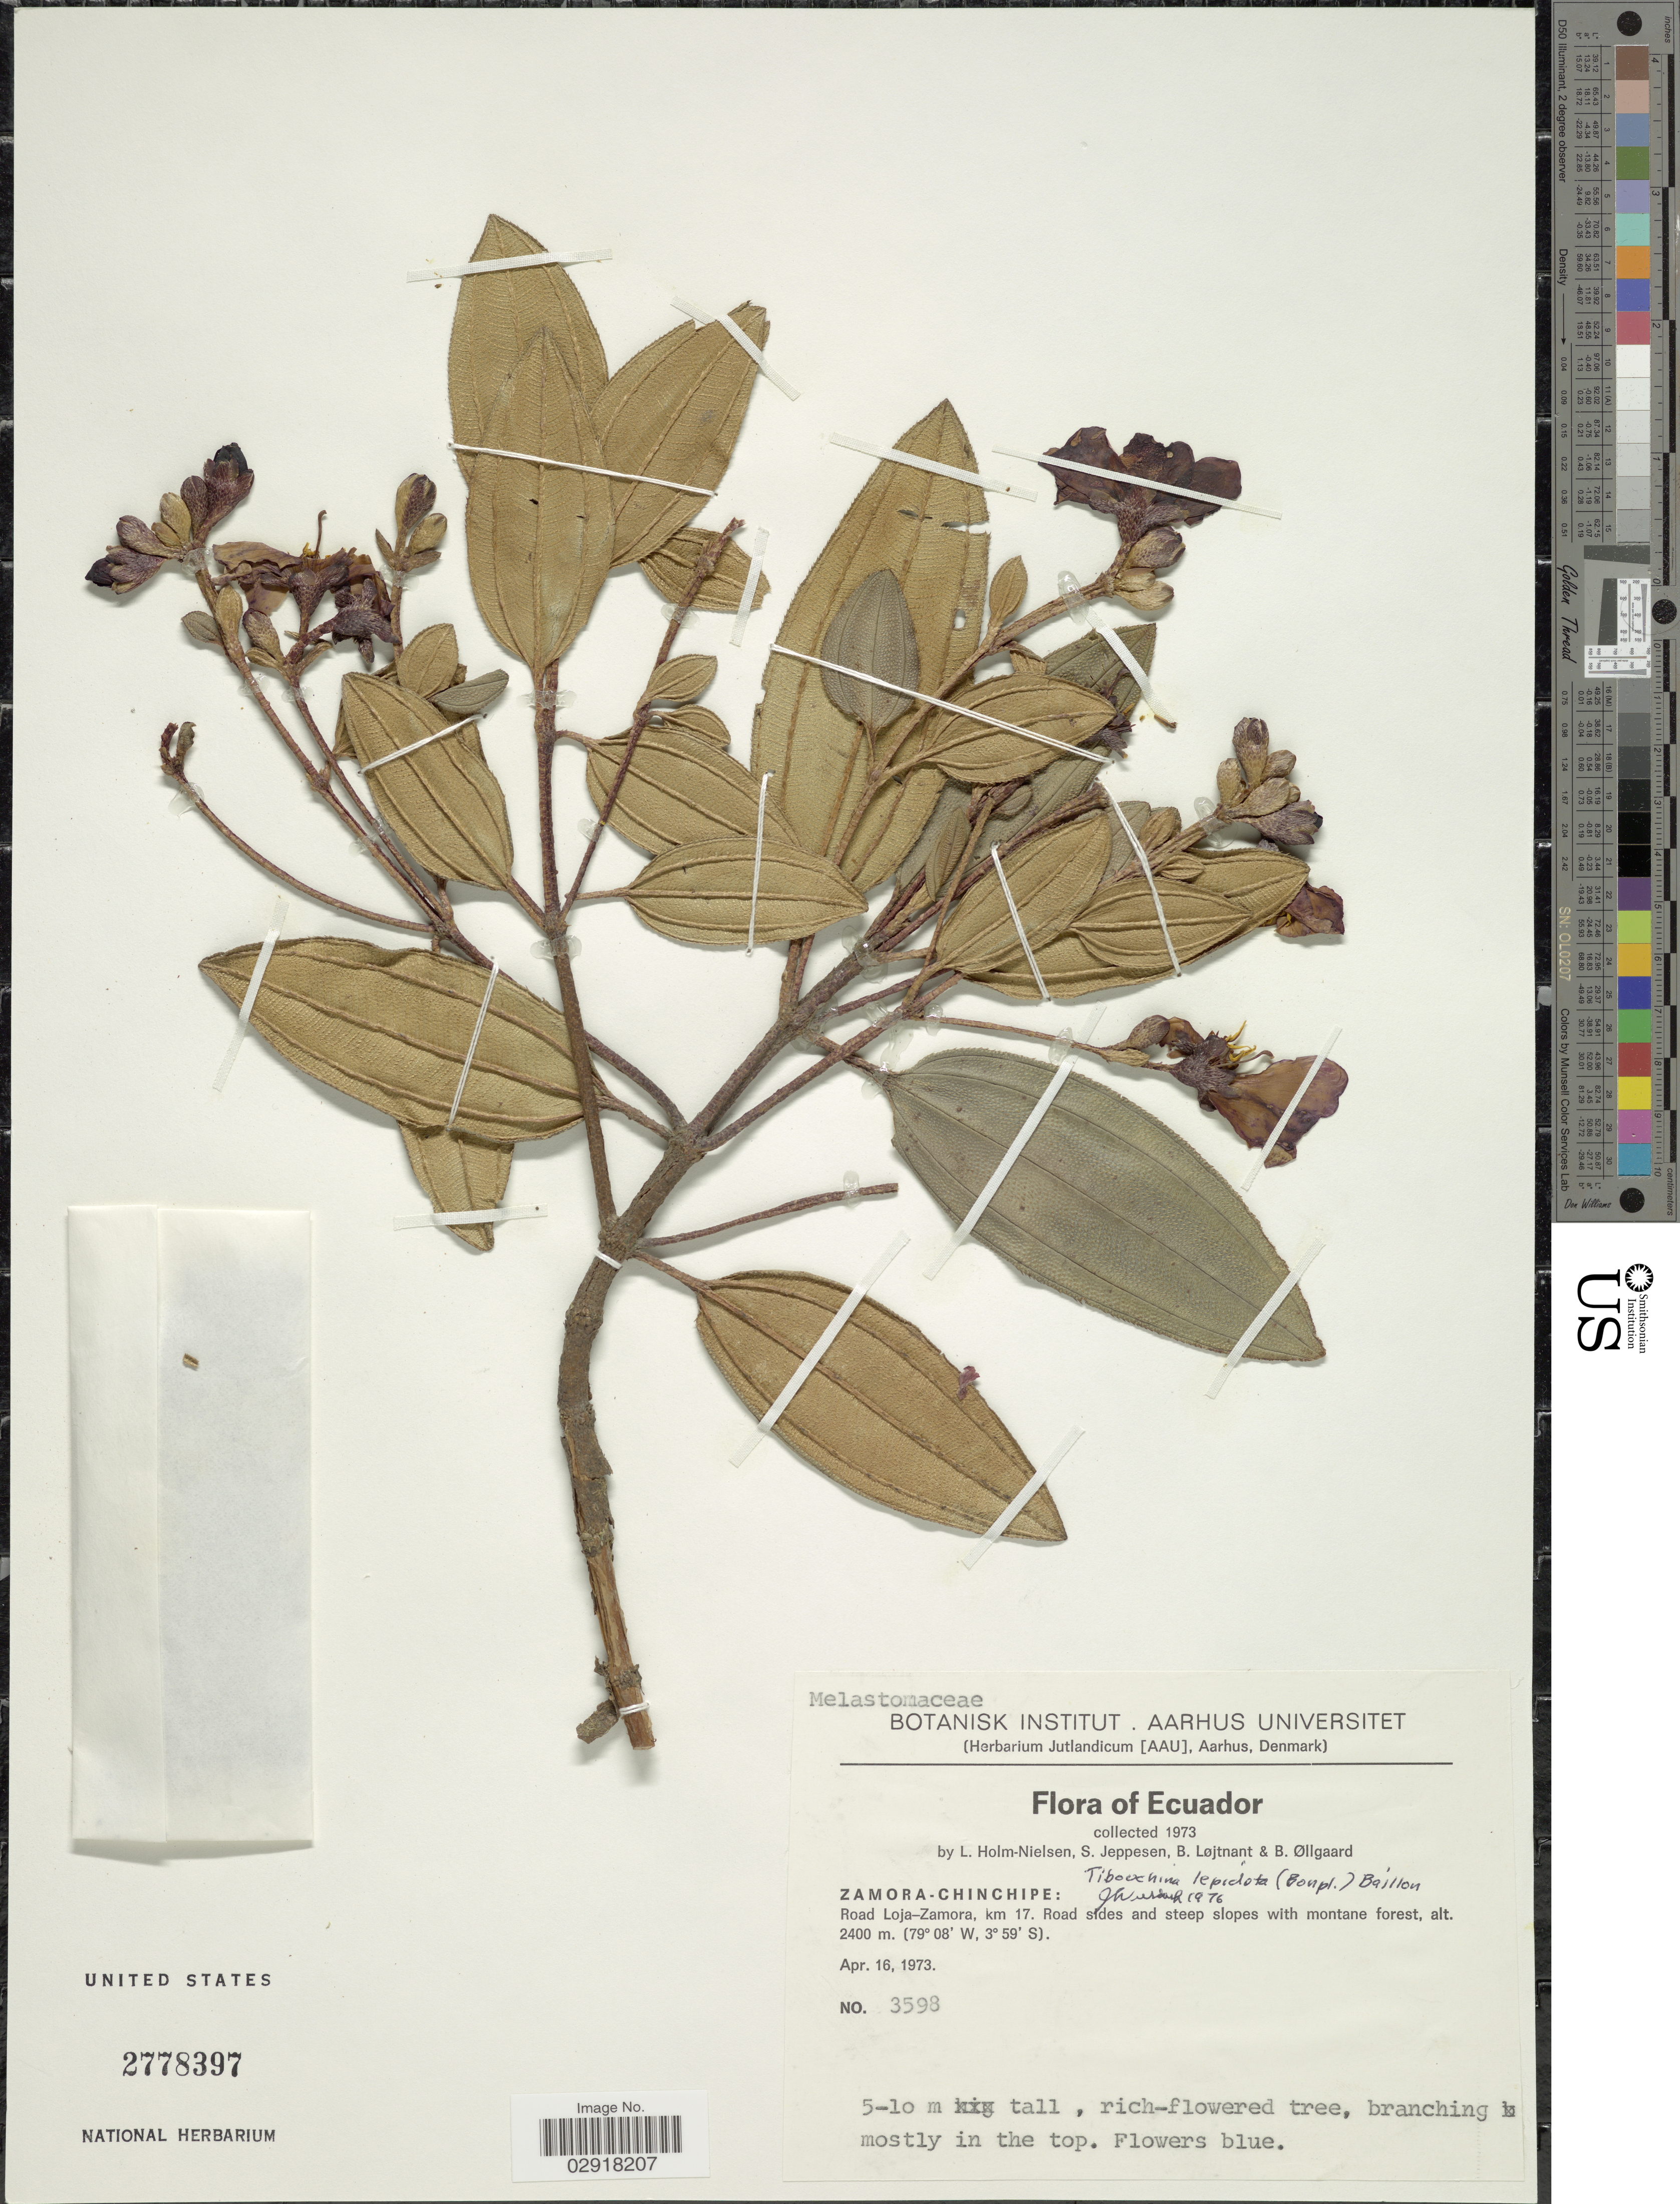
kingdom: Plantae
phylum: Tracheophyta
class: Magnoliopsida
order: Myrtales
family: Melastomataceae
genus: Andesanthus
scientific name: Andesanthus lepidotus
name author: (Humb. & Bonpl.) P.J.F. Guim. & Michelang.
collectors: L. Holm-Nielsen, S. Jeppesen, B. Löjtnant & B. Øllgaard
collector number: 3598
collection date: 1973-04-16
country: Ecuador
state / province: Zamora-Chinchipe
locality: Road Loja-Zamora, km. 17.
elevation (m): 2400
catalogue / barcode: US 2778397